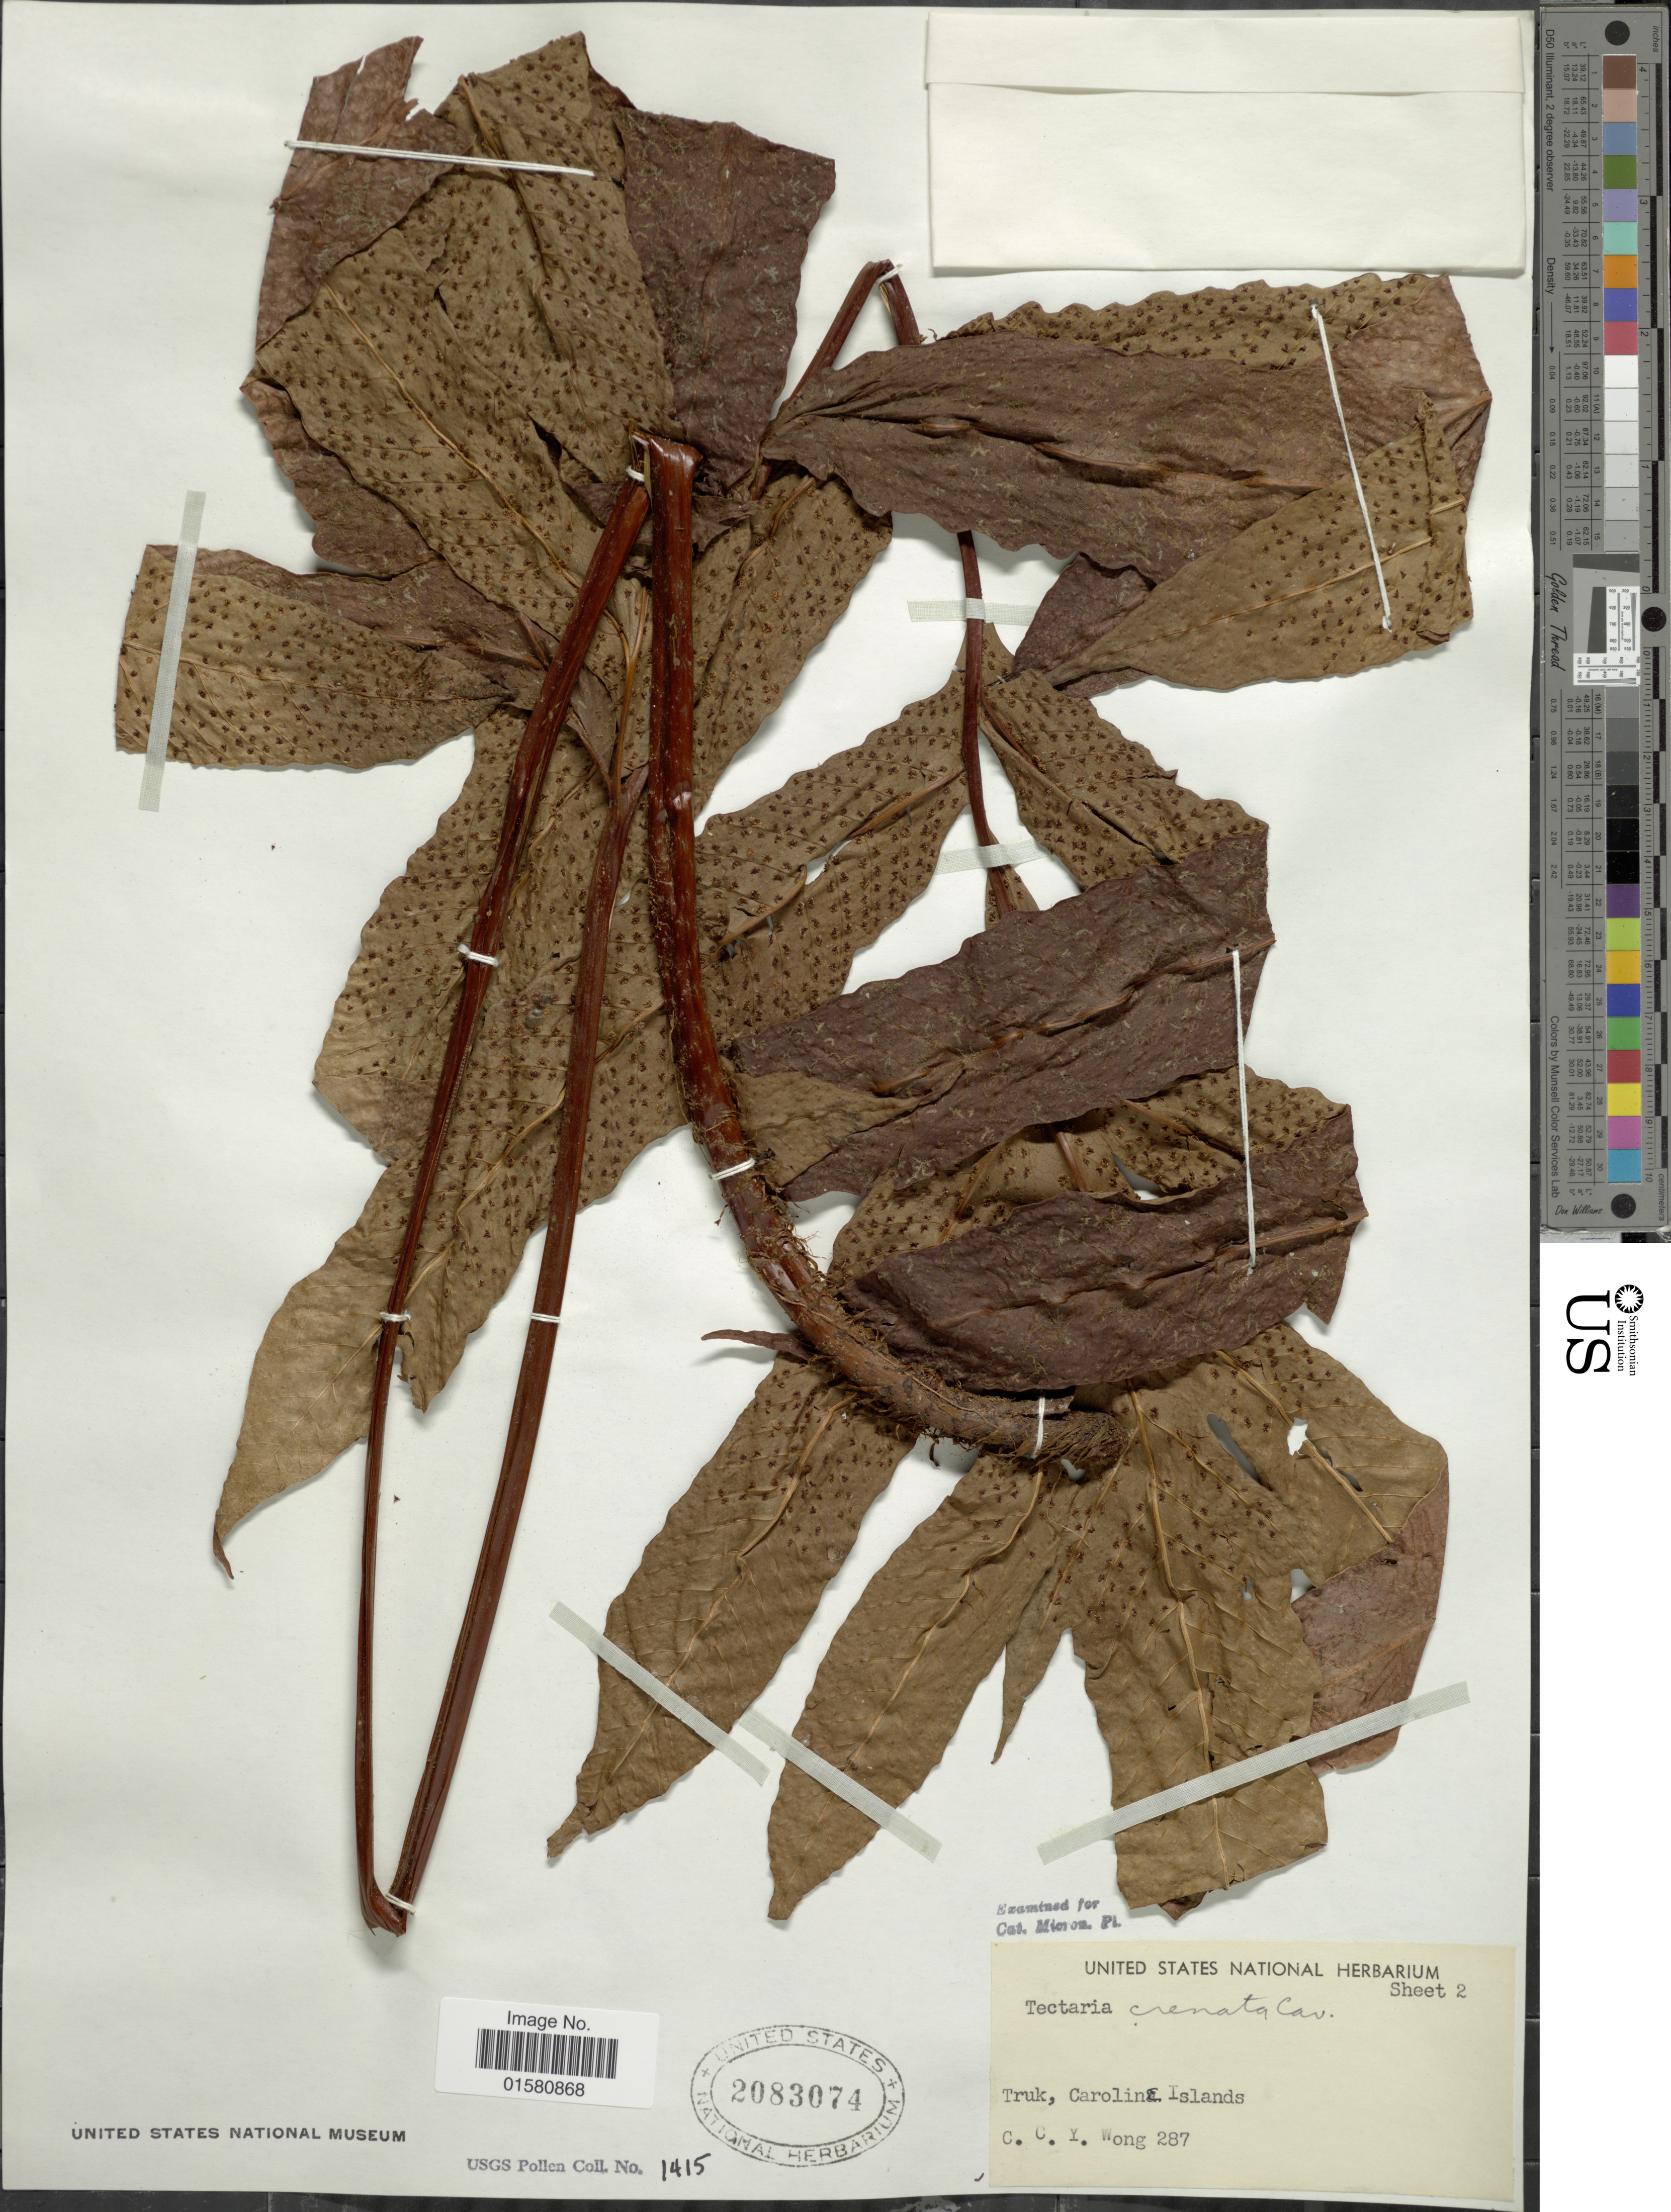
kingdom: Plantae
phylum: Tracheophyta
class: Polypodiopsida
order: Polypodiales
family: Tectariaceae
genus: Tectaria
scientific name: Tectaria crenata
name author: Cav.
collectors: C. Wong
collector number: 287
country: Micronesia, Federated States of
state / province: Truk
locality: Truk, Caroline Islands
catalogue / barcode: US 2083074